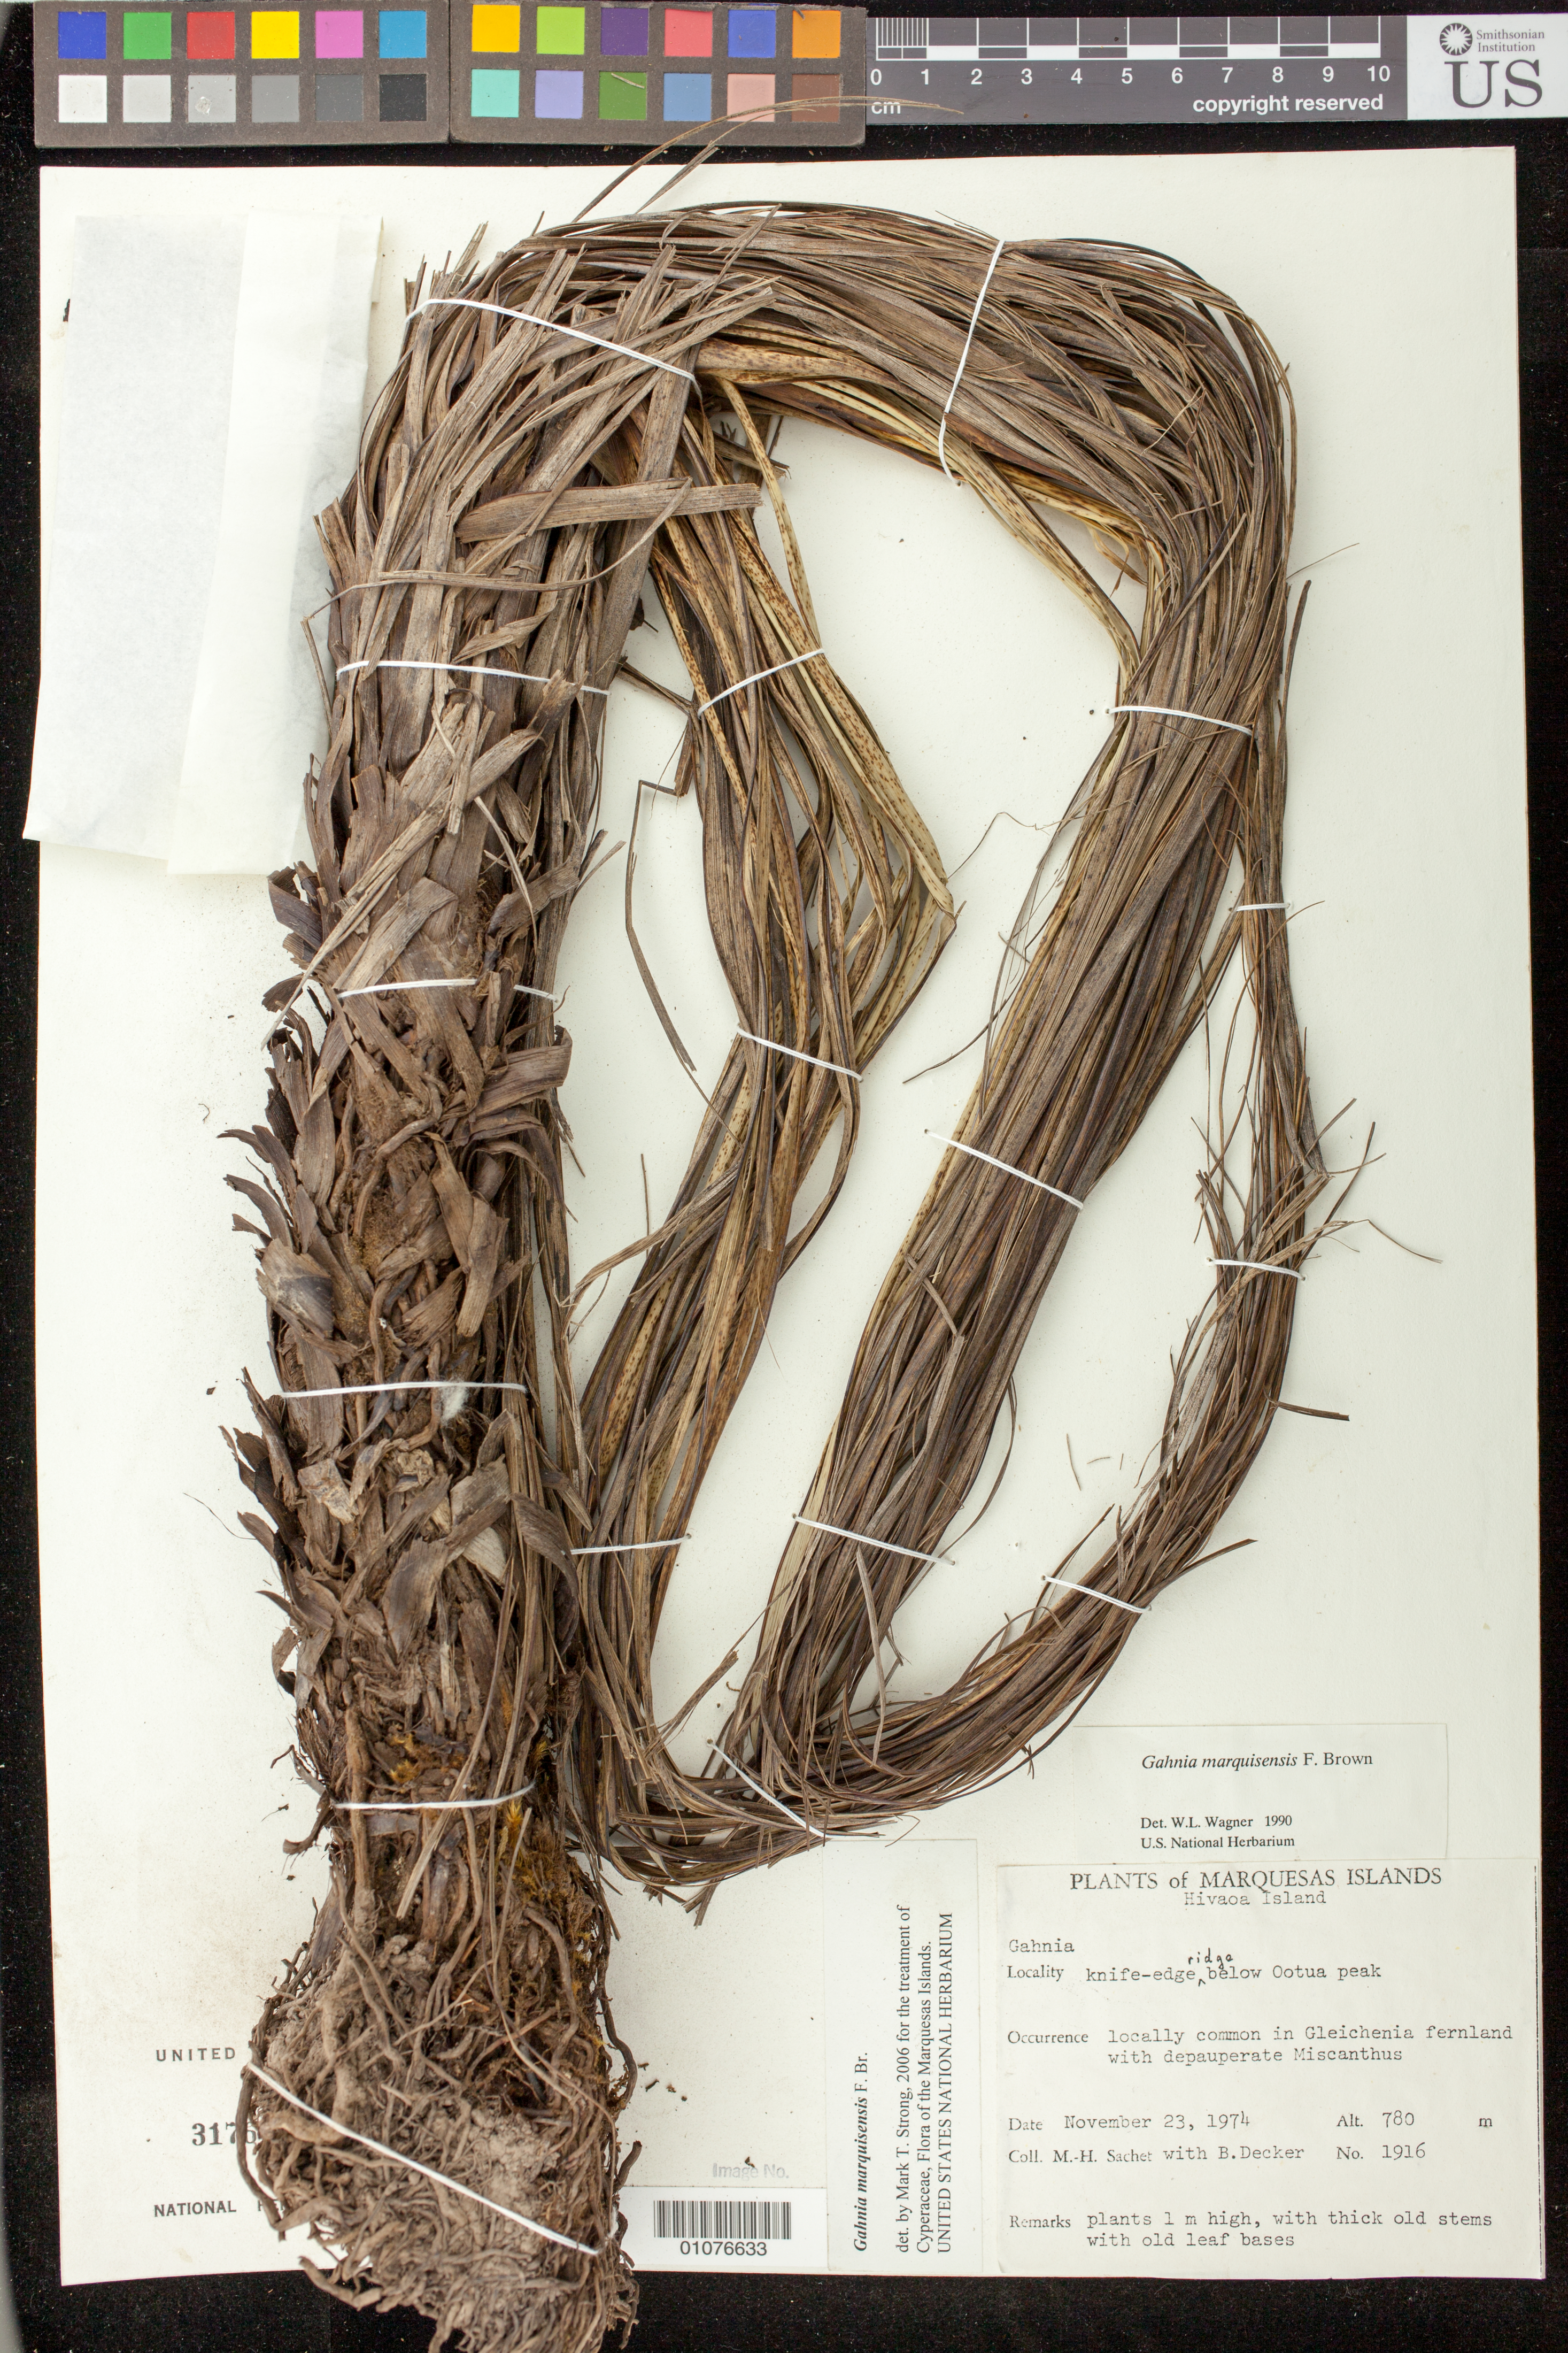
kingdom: Plantae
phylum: Tracheophyta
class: Liliopsida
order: Poales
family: Cyperaceae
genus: Gahnia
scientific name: Gahnia marquisensis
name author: F. Br.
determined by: Wagner, W. L., (BOT), Smithsonian Institution - National Museum of Natural History (UNITED STATES)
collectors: M.-H. Sachet & B. G. Decker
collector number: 1916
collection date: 1974-11-23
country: French Polynesia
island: Hiva Oa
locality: knife-edge ridge below Ootua peak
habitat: Locally common in Gleichenia fernland with depauperate Miscanthus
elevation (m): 780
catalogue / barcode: US 3176199